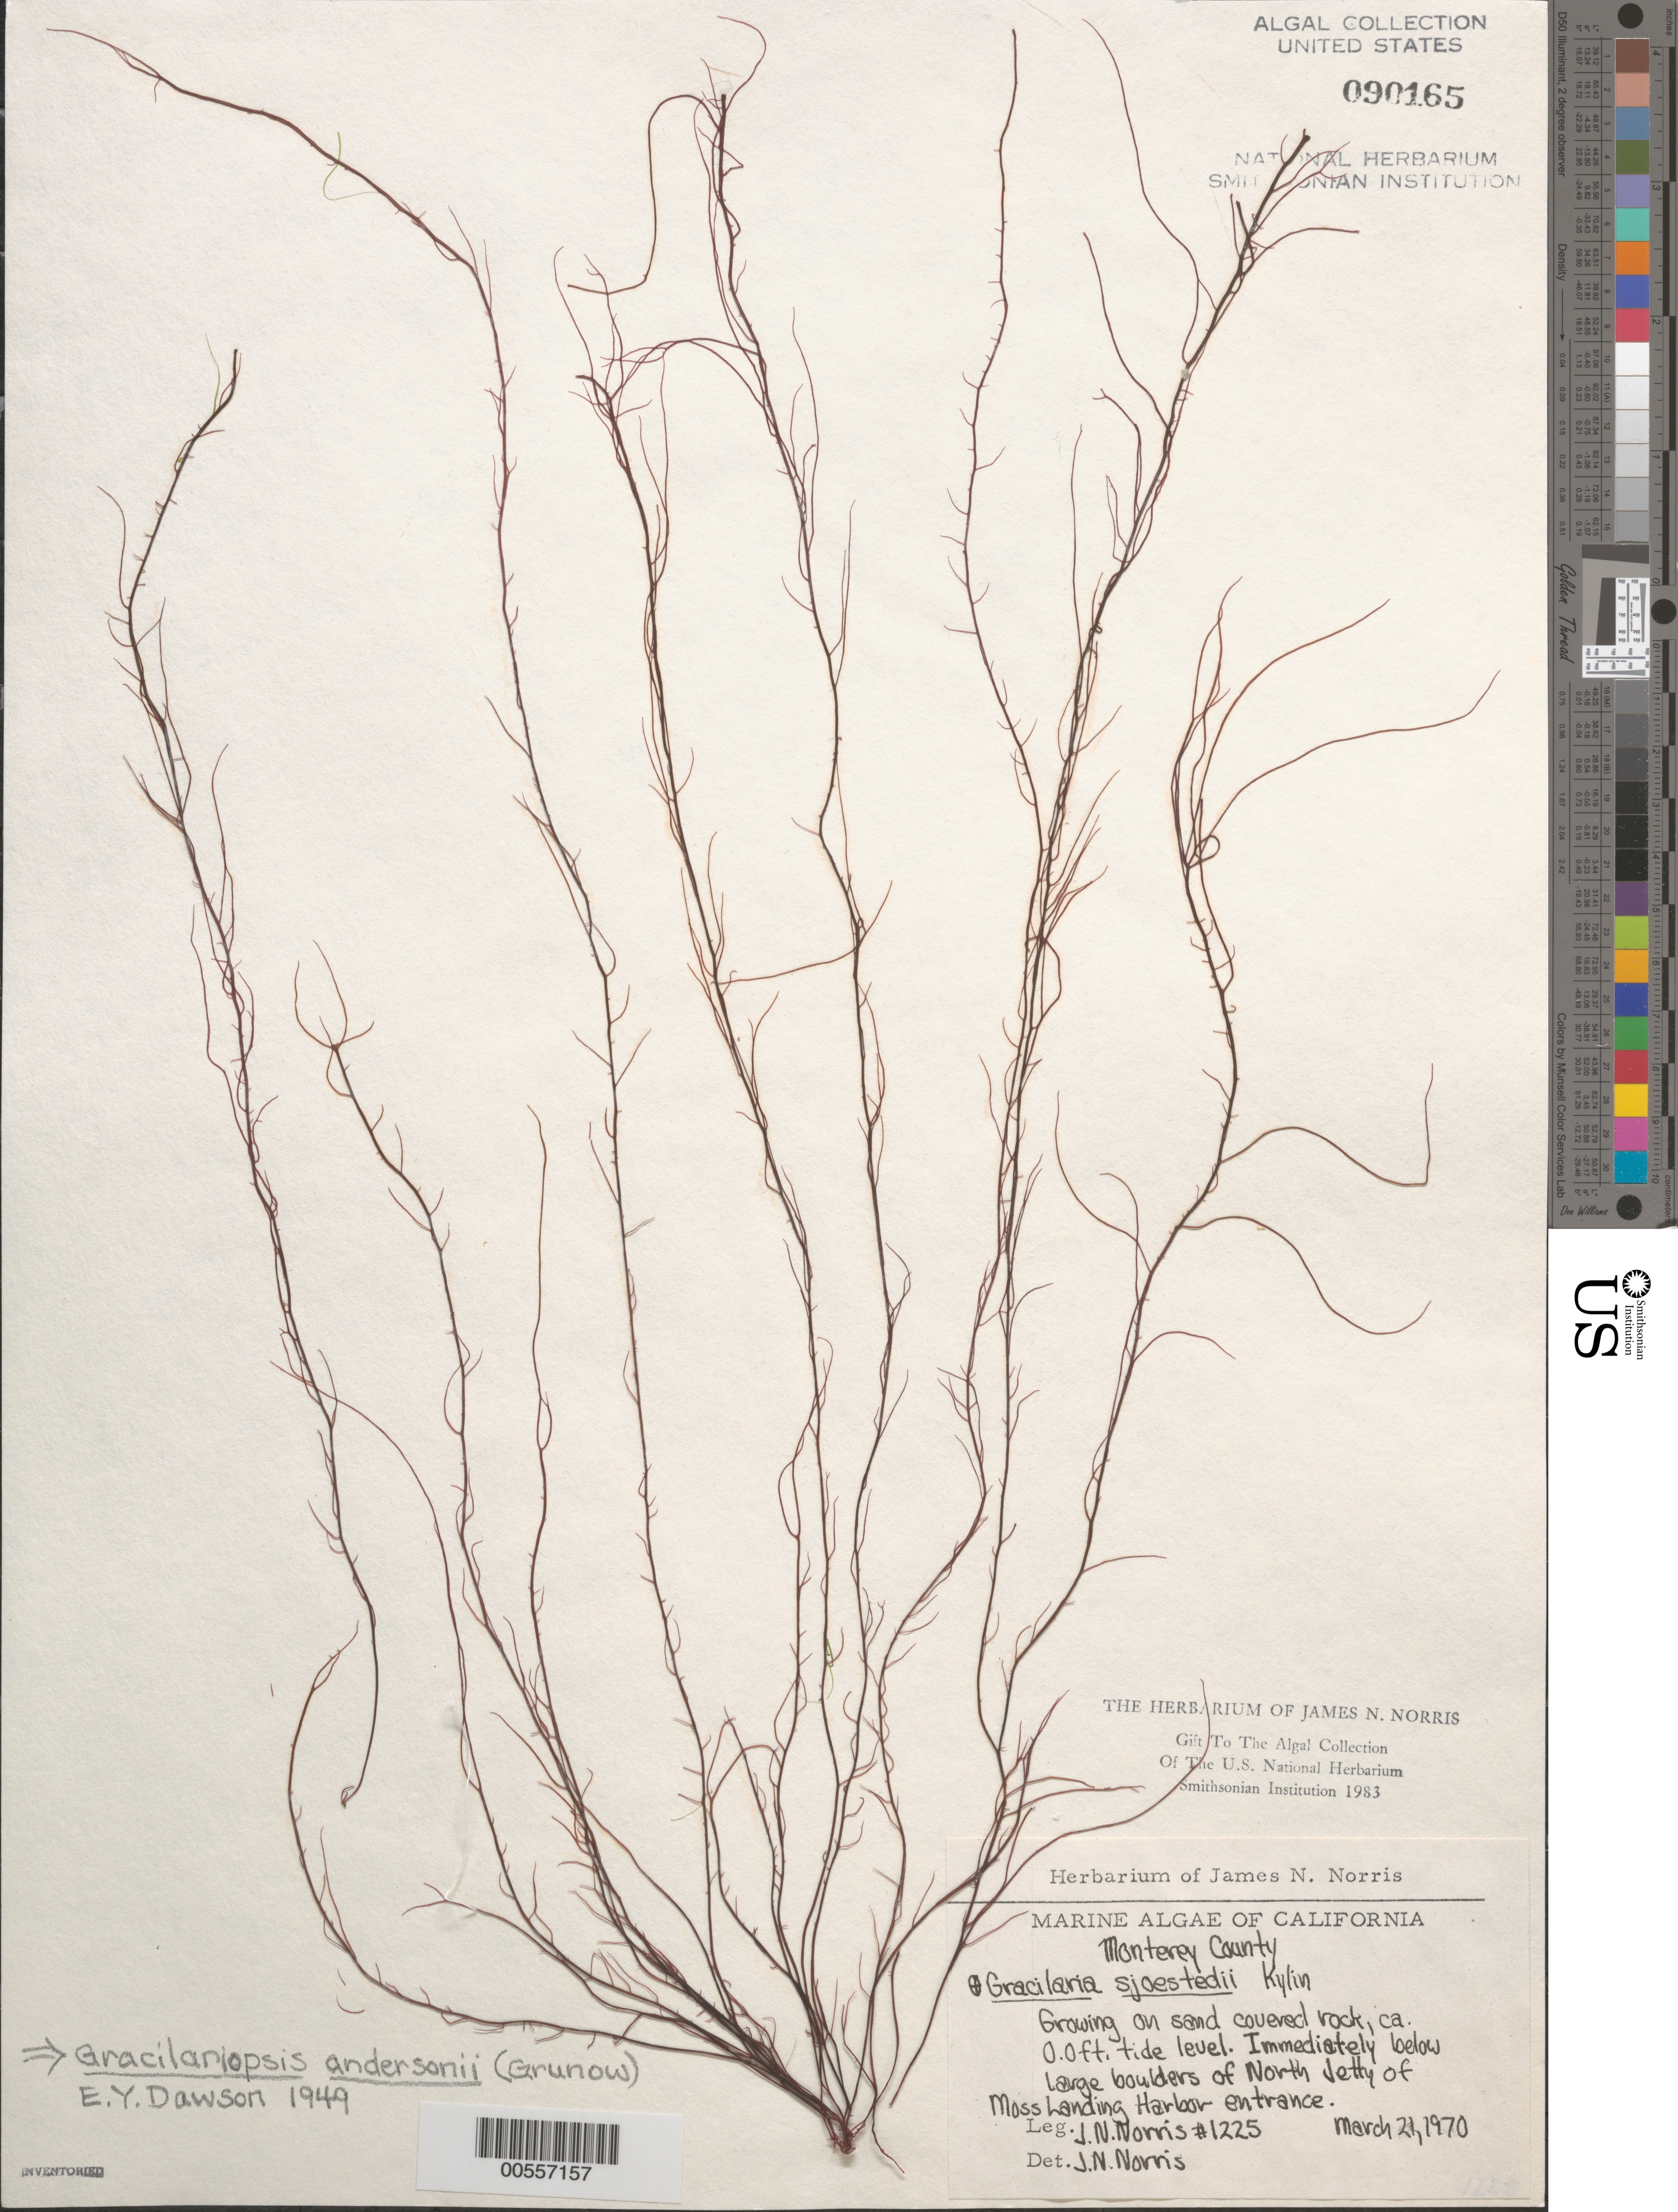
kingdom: Plantae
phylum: Rhodophyta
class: Florideophyceae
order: Gracilariales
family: Gracilariaceae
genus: Gracilariopsis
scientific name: Gracilariopsis andersonii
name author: (Grunow) E.Y. Dawson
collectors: J. N. Norris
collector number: JN-1225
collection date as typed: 21 Mar 1970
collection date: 1970-03-21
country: United States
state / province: California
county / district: Monterey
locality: Moss Landing Harbor entrance, north jetty, Moss Landing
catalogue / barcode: US 90165